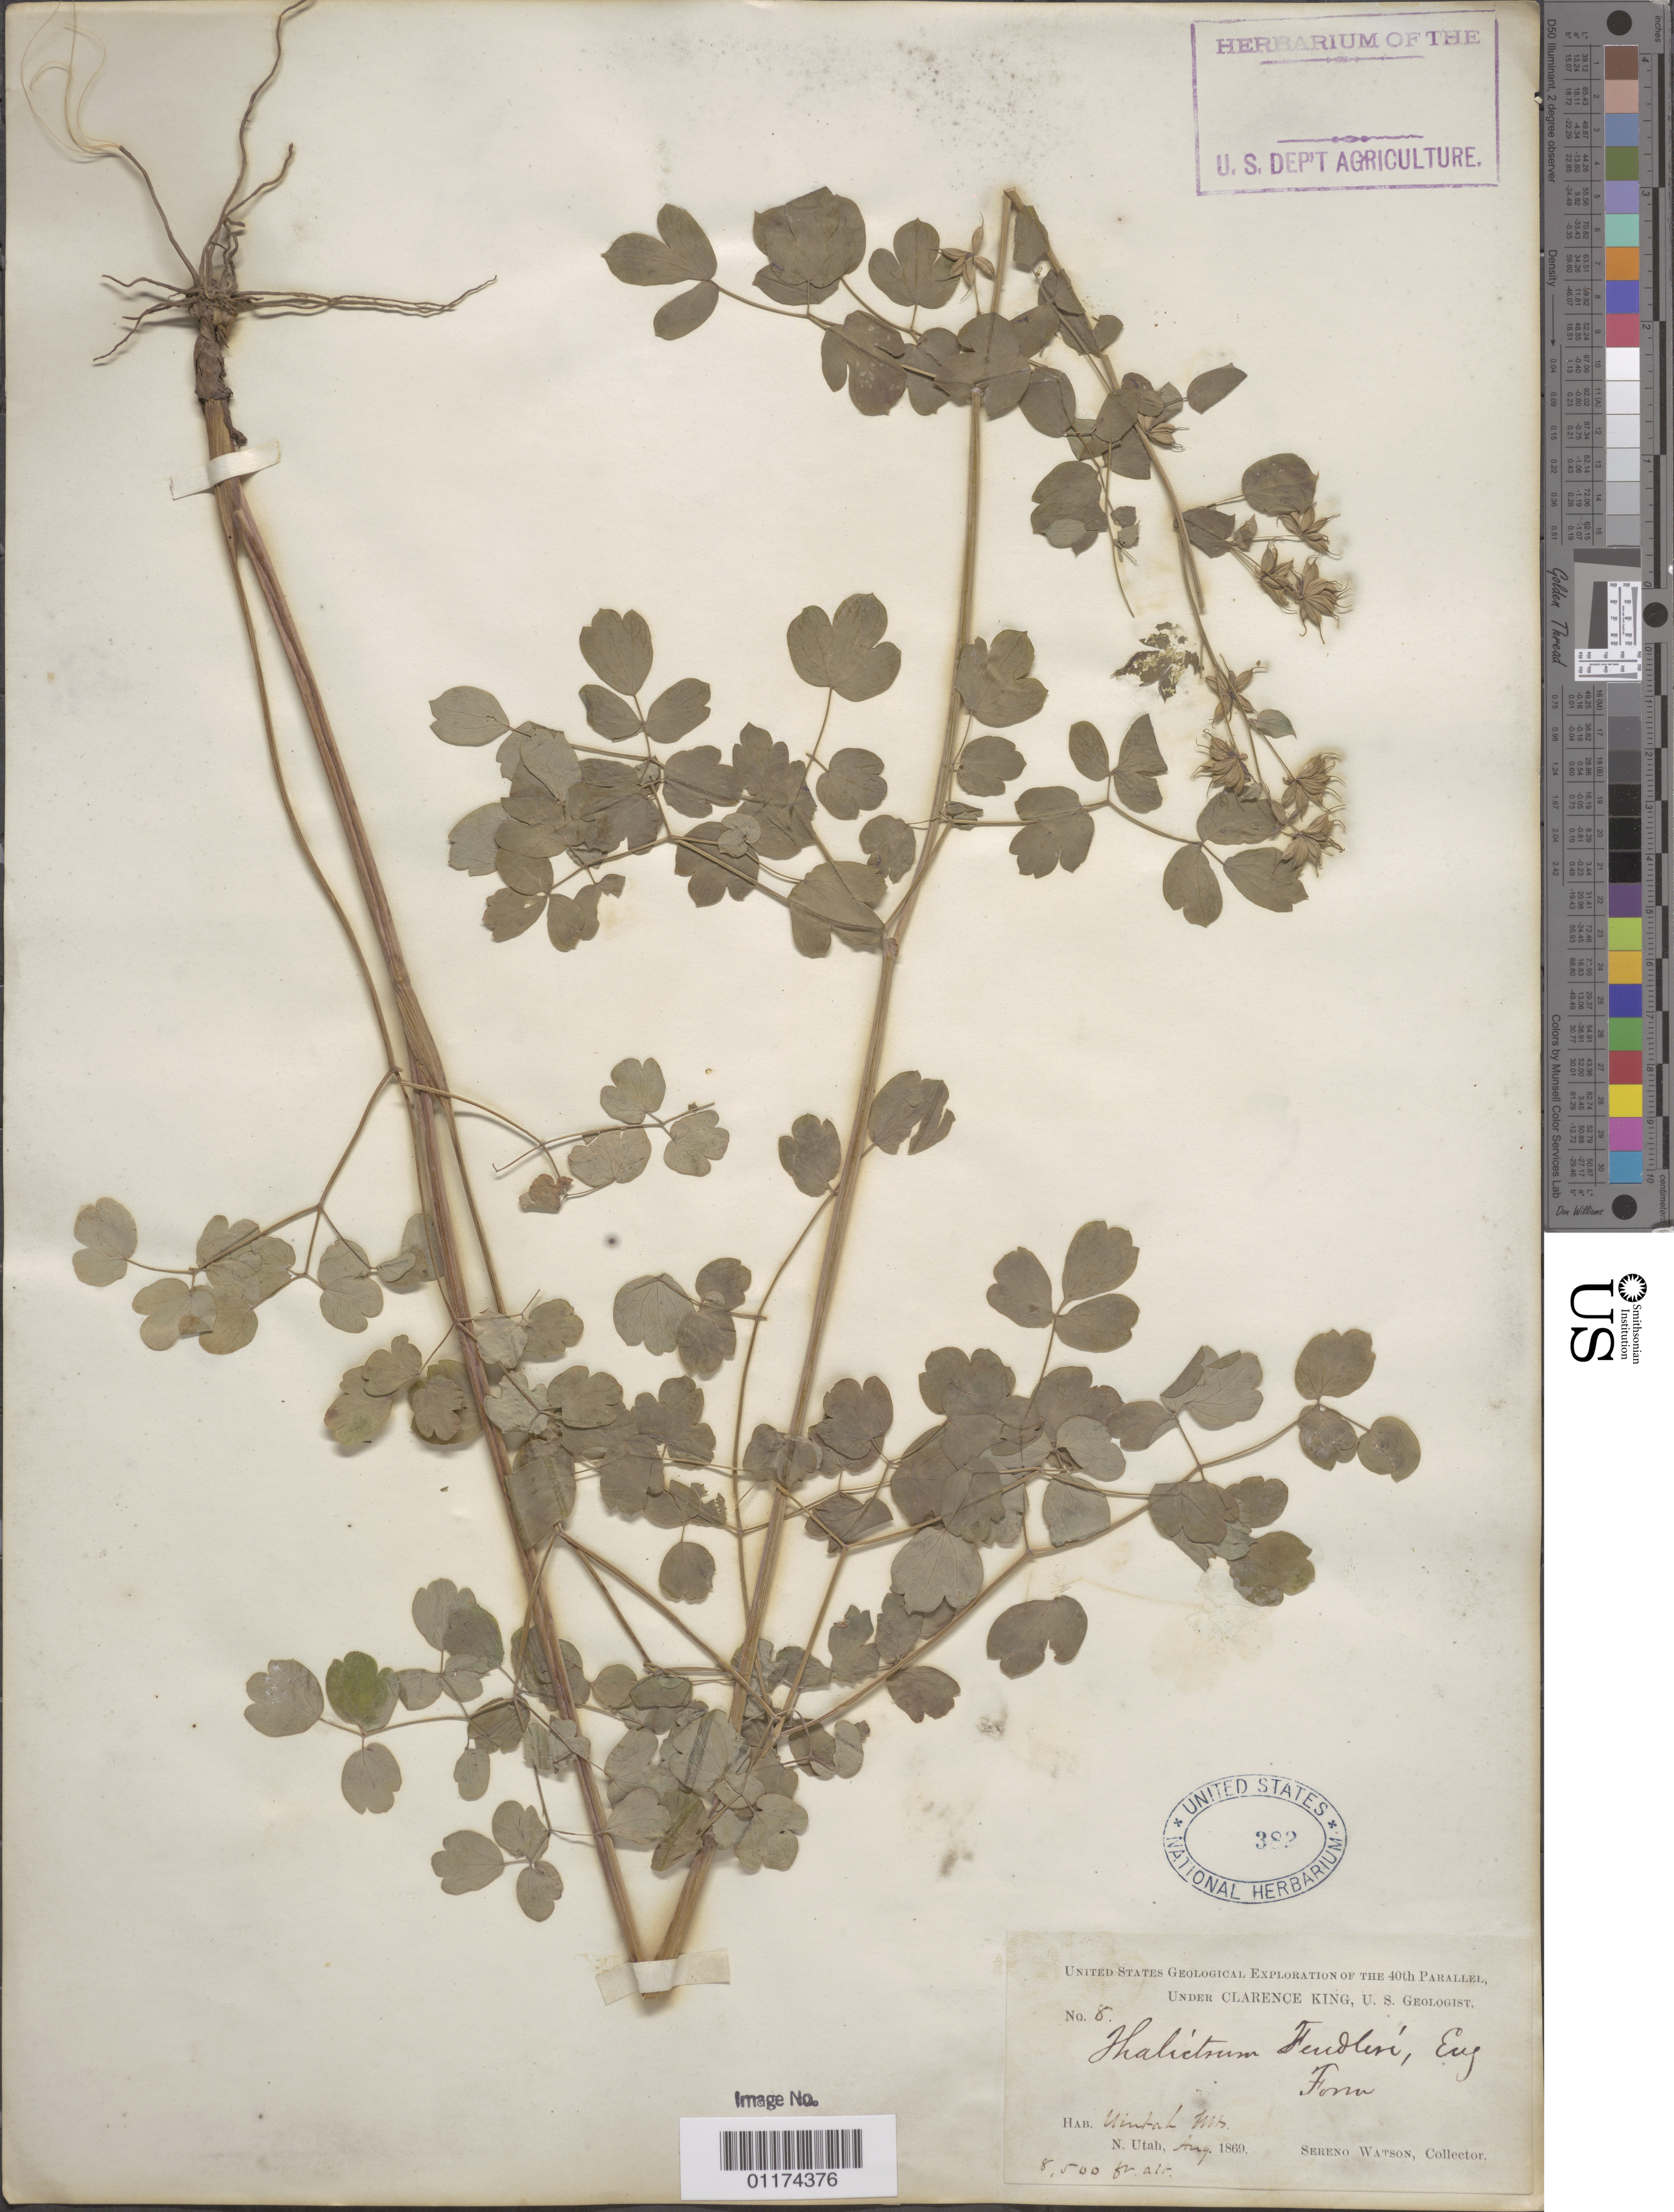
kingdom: Plantae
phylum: Tracheophyta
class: Magnoliopsida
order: Ranunculales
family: Ranunculaceae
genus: Thalictrum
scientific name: Thalictrum fendleri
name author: Engelm. ex A. Gray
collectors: S. Watson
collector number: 8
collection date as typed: Aug 1869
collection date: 1869-08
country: United States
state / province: Utah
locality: Uintas Mt.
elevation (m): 2591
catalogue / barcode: US 382